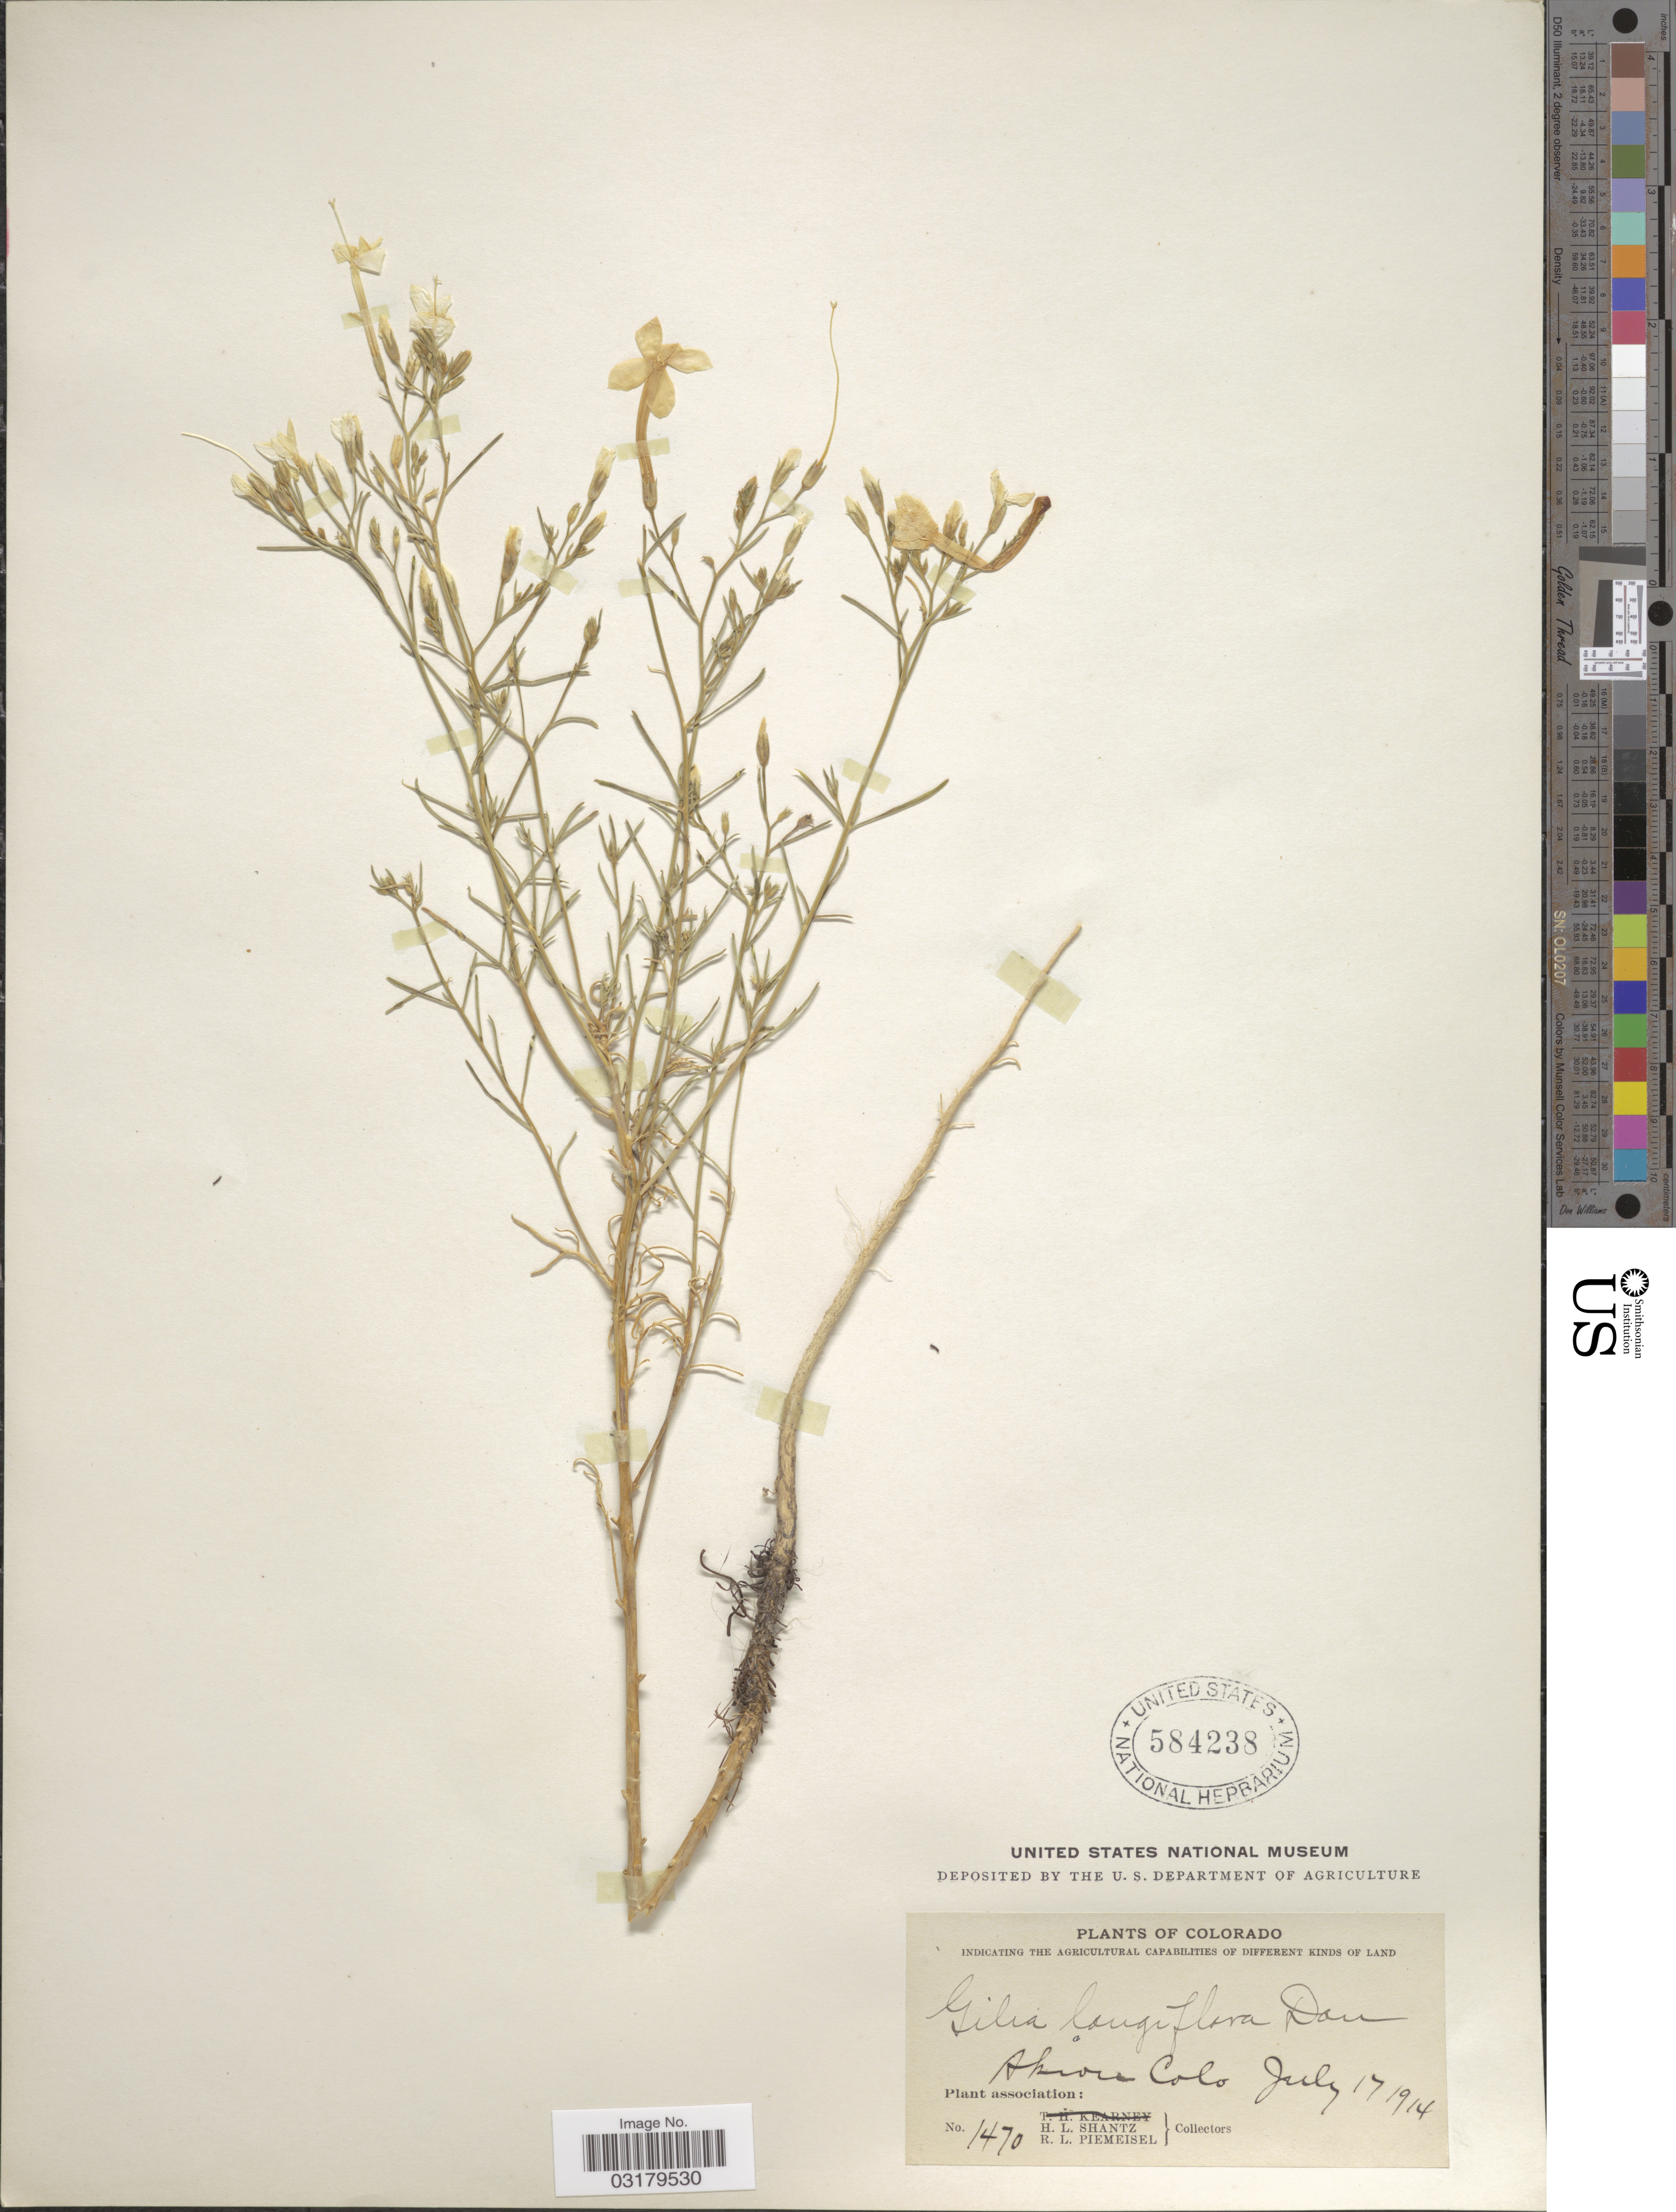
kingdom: Plantae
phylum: Tracheophyta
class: Magnoliopsida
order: Ericales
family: Polemoniaceae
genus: Ipomopsis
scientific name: Ipomopsis longiflora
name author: (Torr.) V.E. Grant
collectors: H. Shantz & R. L. Piemeisel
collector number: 1470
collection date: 1914-07-17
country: United States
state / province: Colorado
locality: Akron.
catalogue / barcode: US 584238